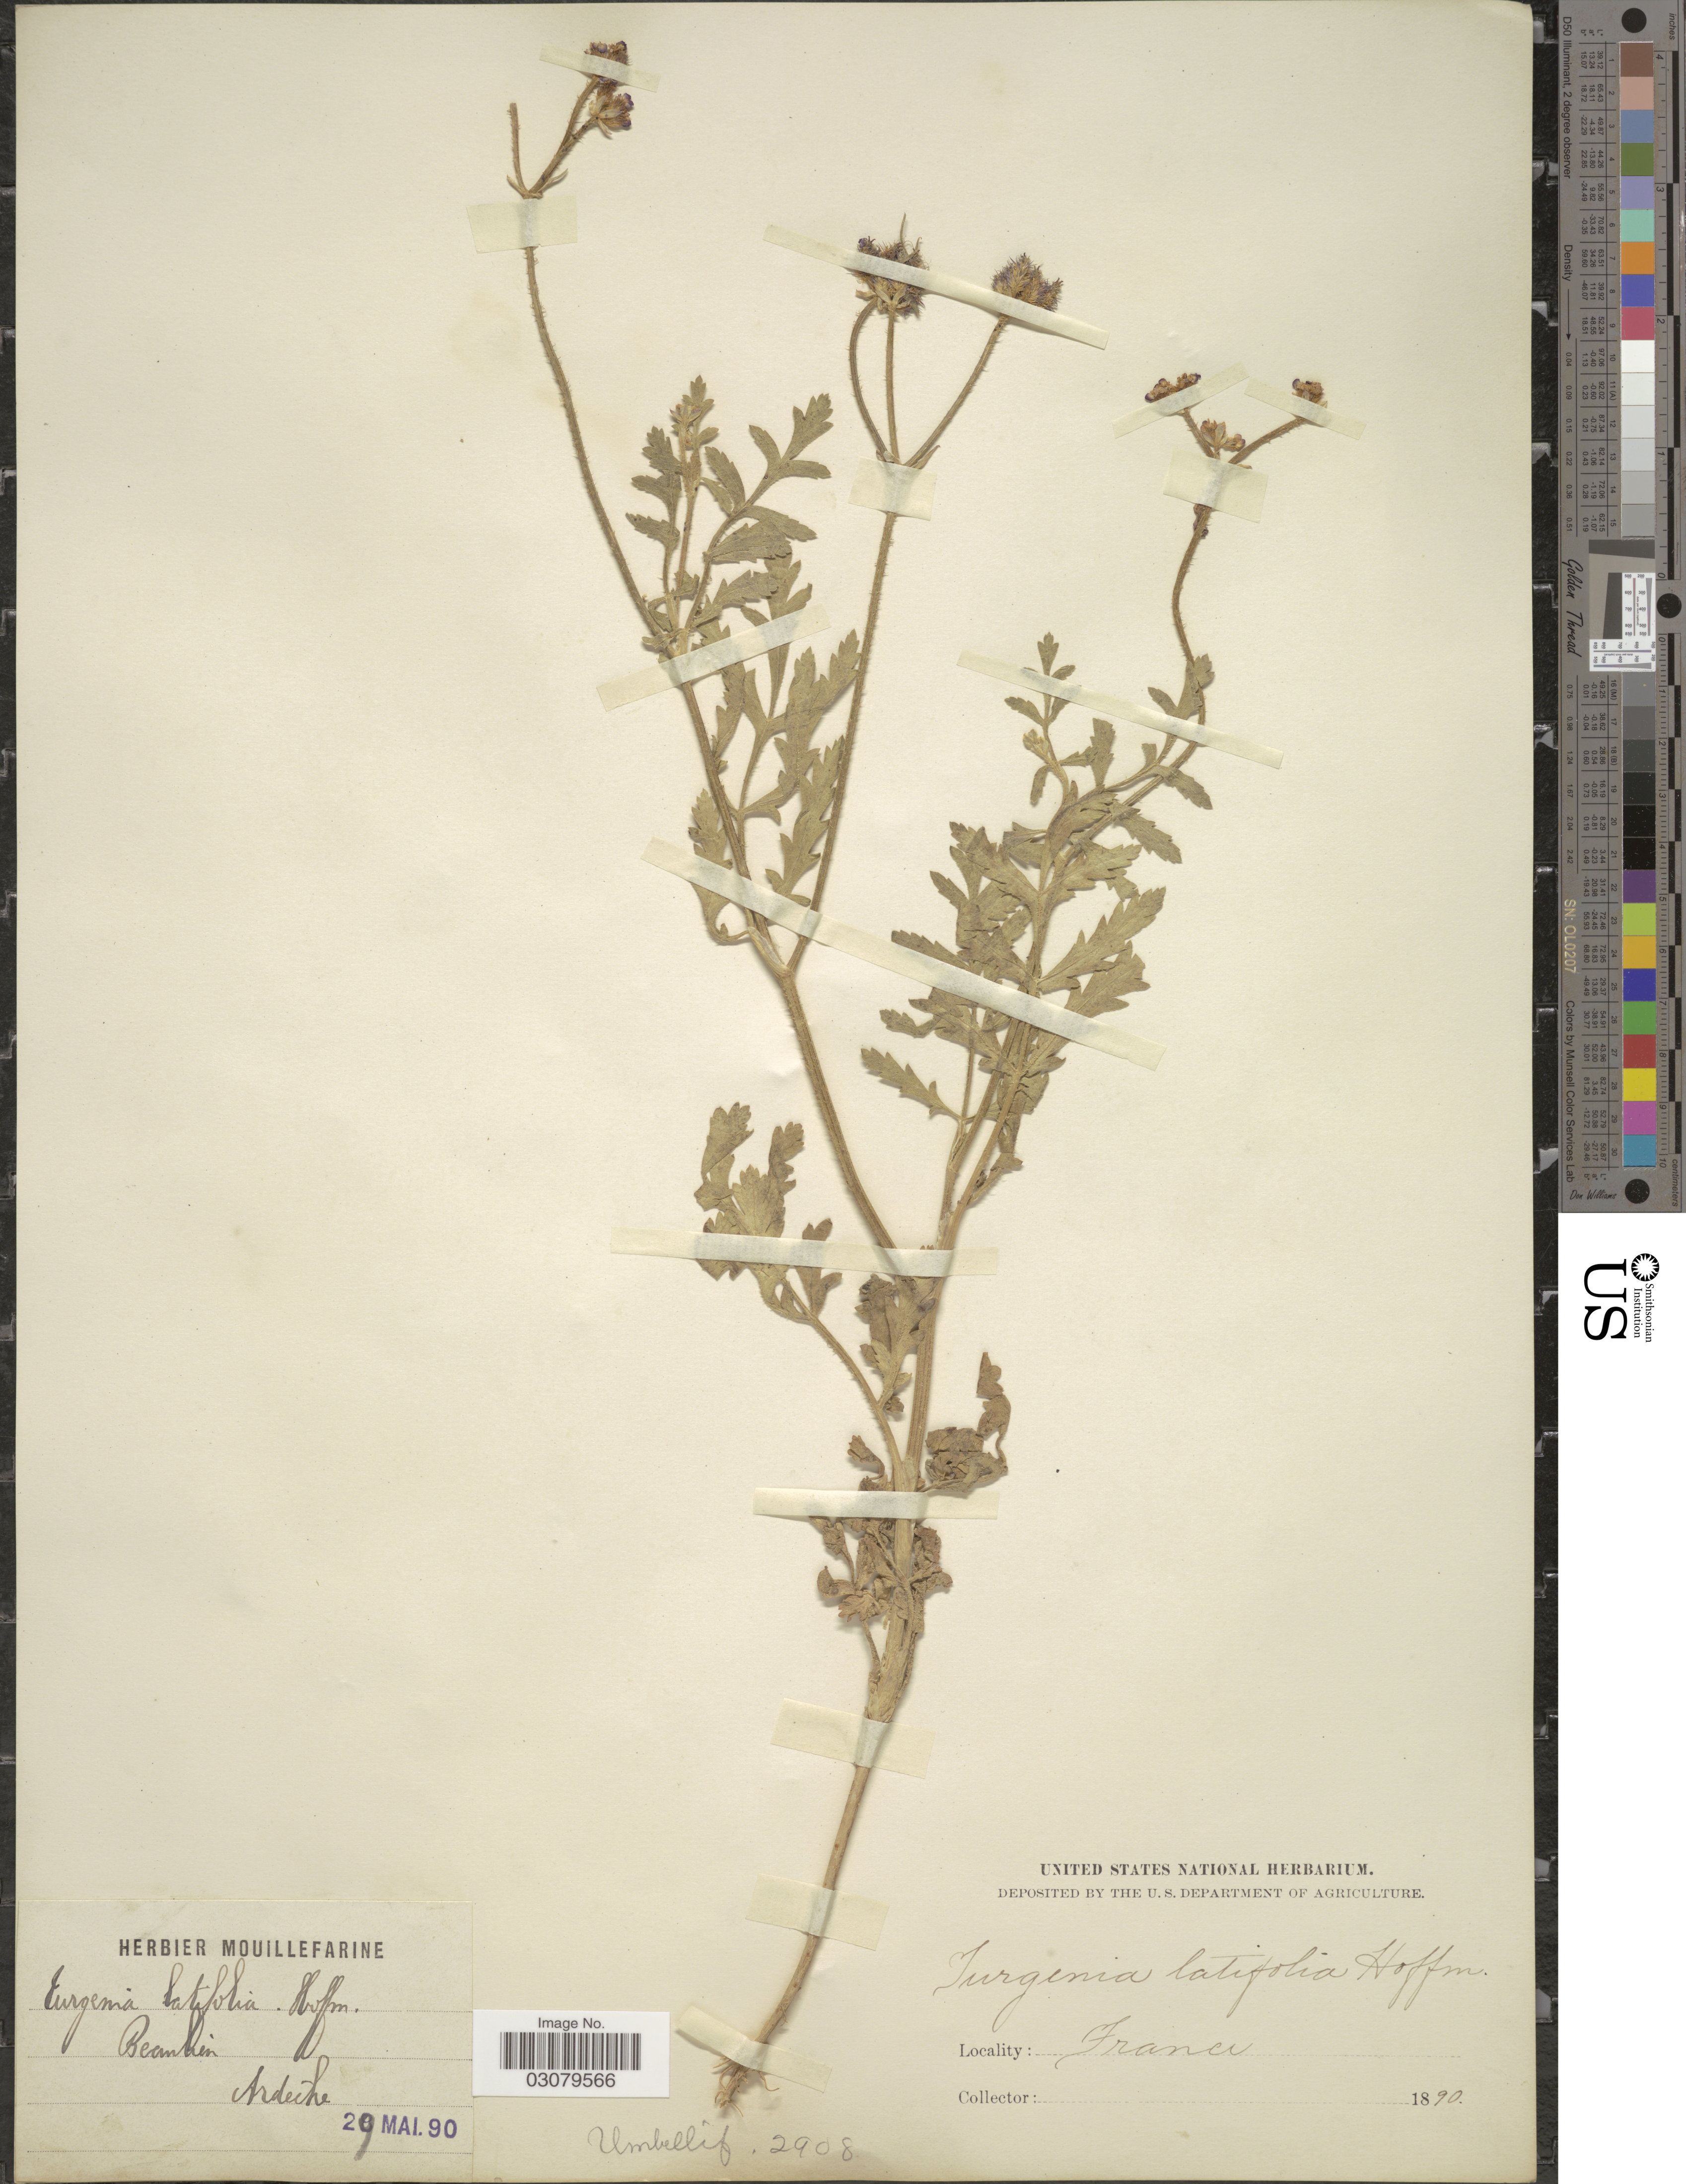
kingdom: Plantae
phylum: Tracheophyta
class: Magnoliopsida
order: Apiales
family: Apiaceae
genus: Caucalis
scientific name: Caucalis latifolia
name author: L.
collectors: ex herb. Mouillefarine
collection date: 1890-05-29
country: France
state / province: Auvergne-Rhône-Alpes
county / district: Ardèche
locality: Beaulieu. Ardeche.